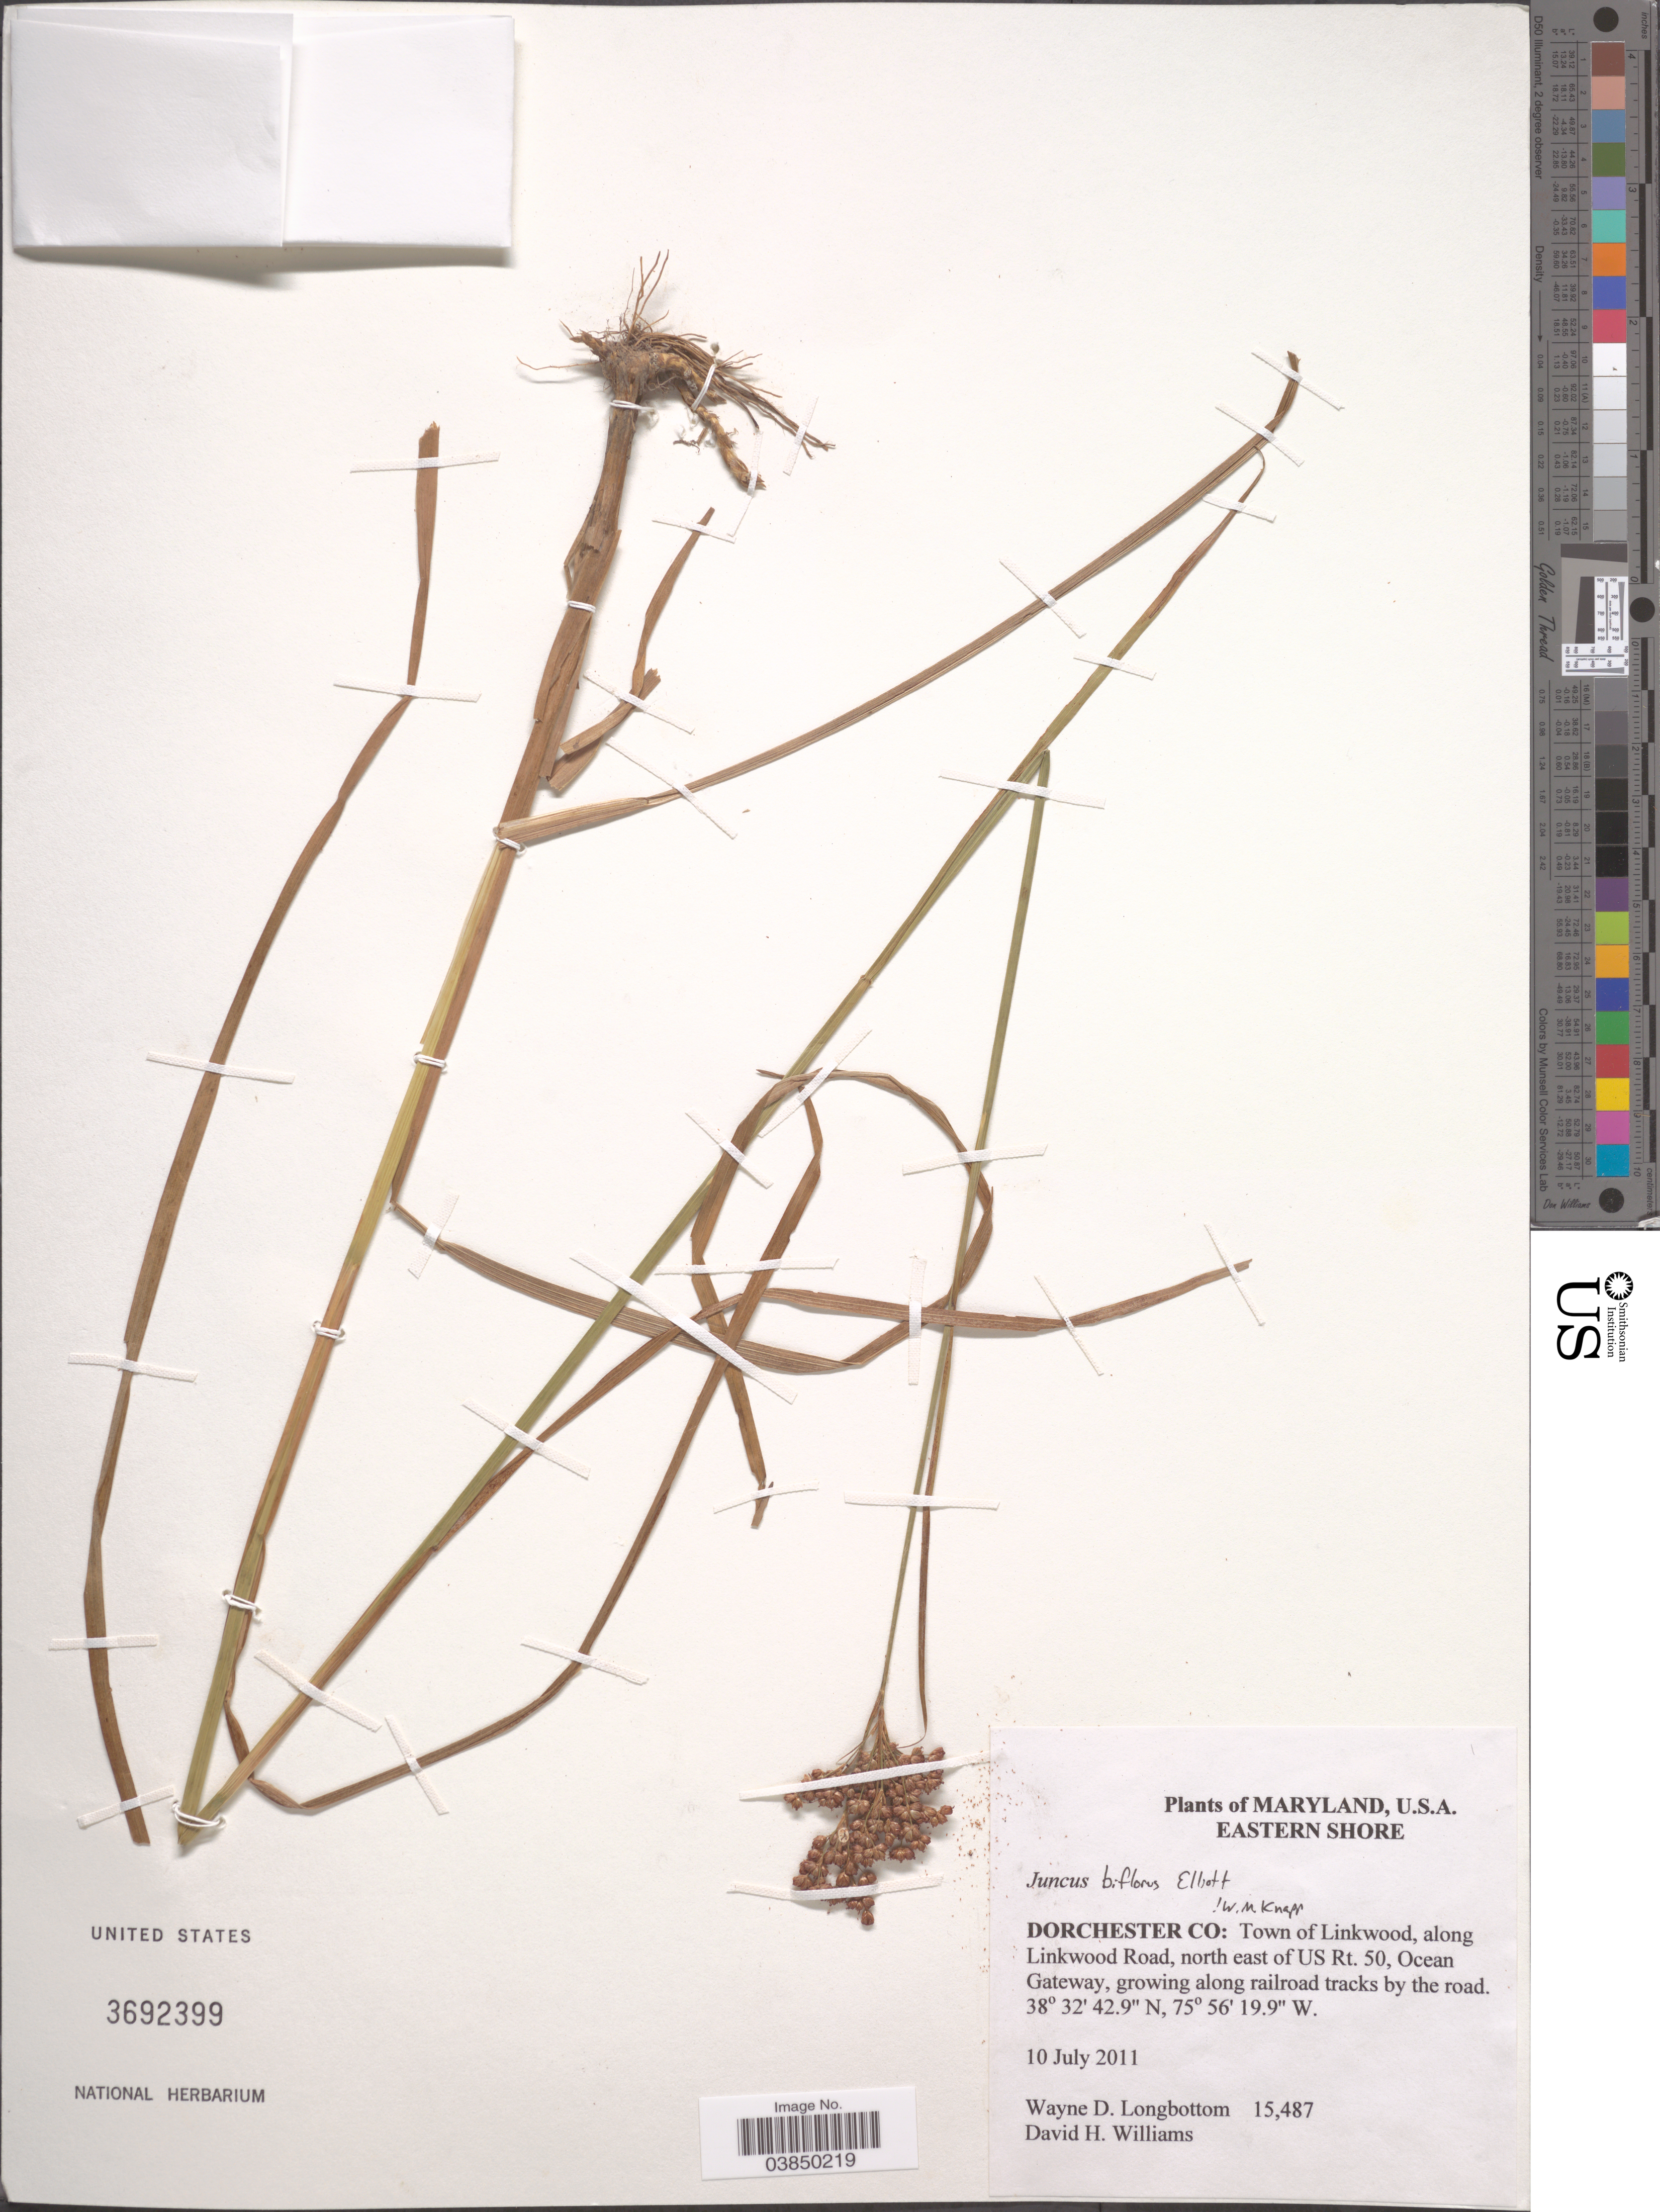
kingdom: Plantae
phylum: Tracheophyta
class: Liliopsida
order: Poales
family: Juncaceae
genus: Juncus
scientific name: Juncus biflorus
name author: Ell.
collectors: W. D. Longbottom & D. E. Williams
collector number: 15487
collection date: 2011-07-10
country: United States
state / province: Maryland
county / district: Dorchester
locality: Eastern shore. Dorchester Co: Town of Linkwood, along Linkwood Road, north east of US Rt. 50, Ocean Gateway.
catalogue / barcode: US 3692399